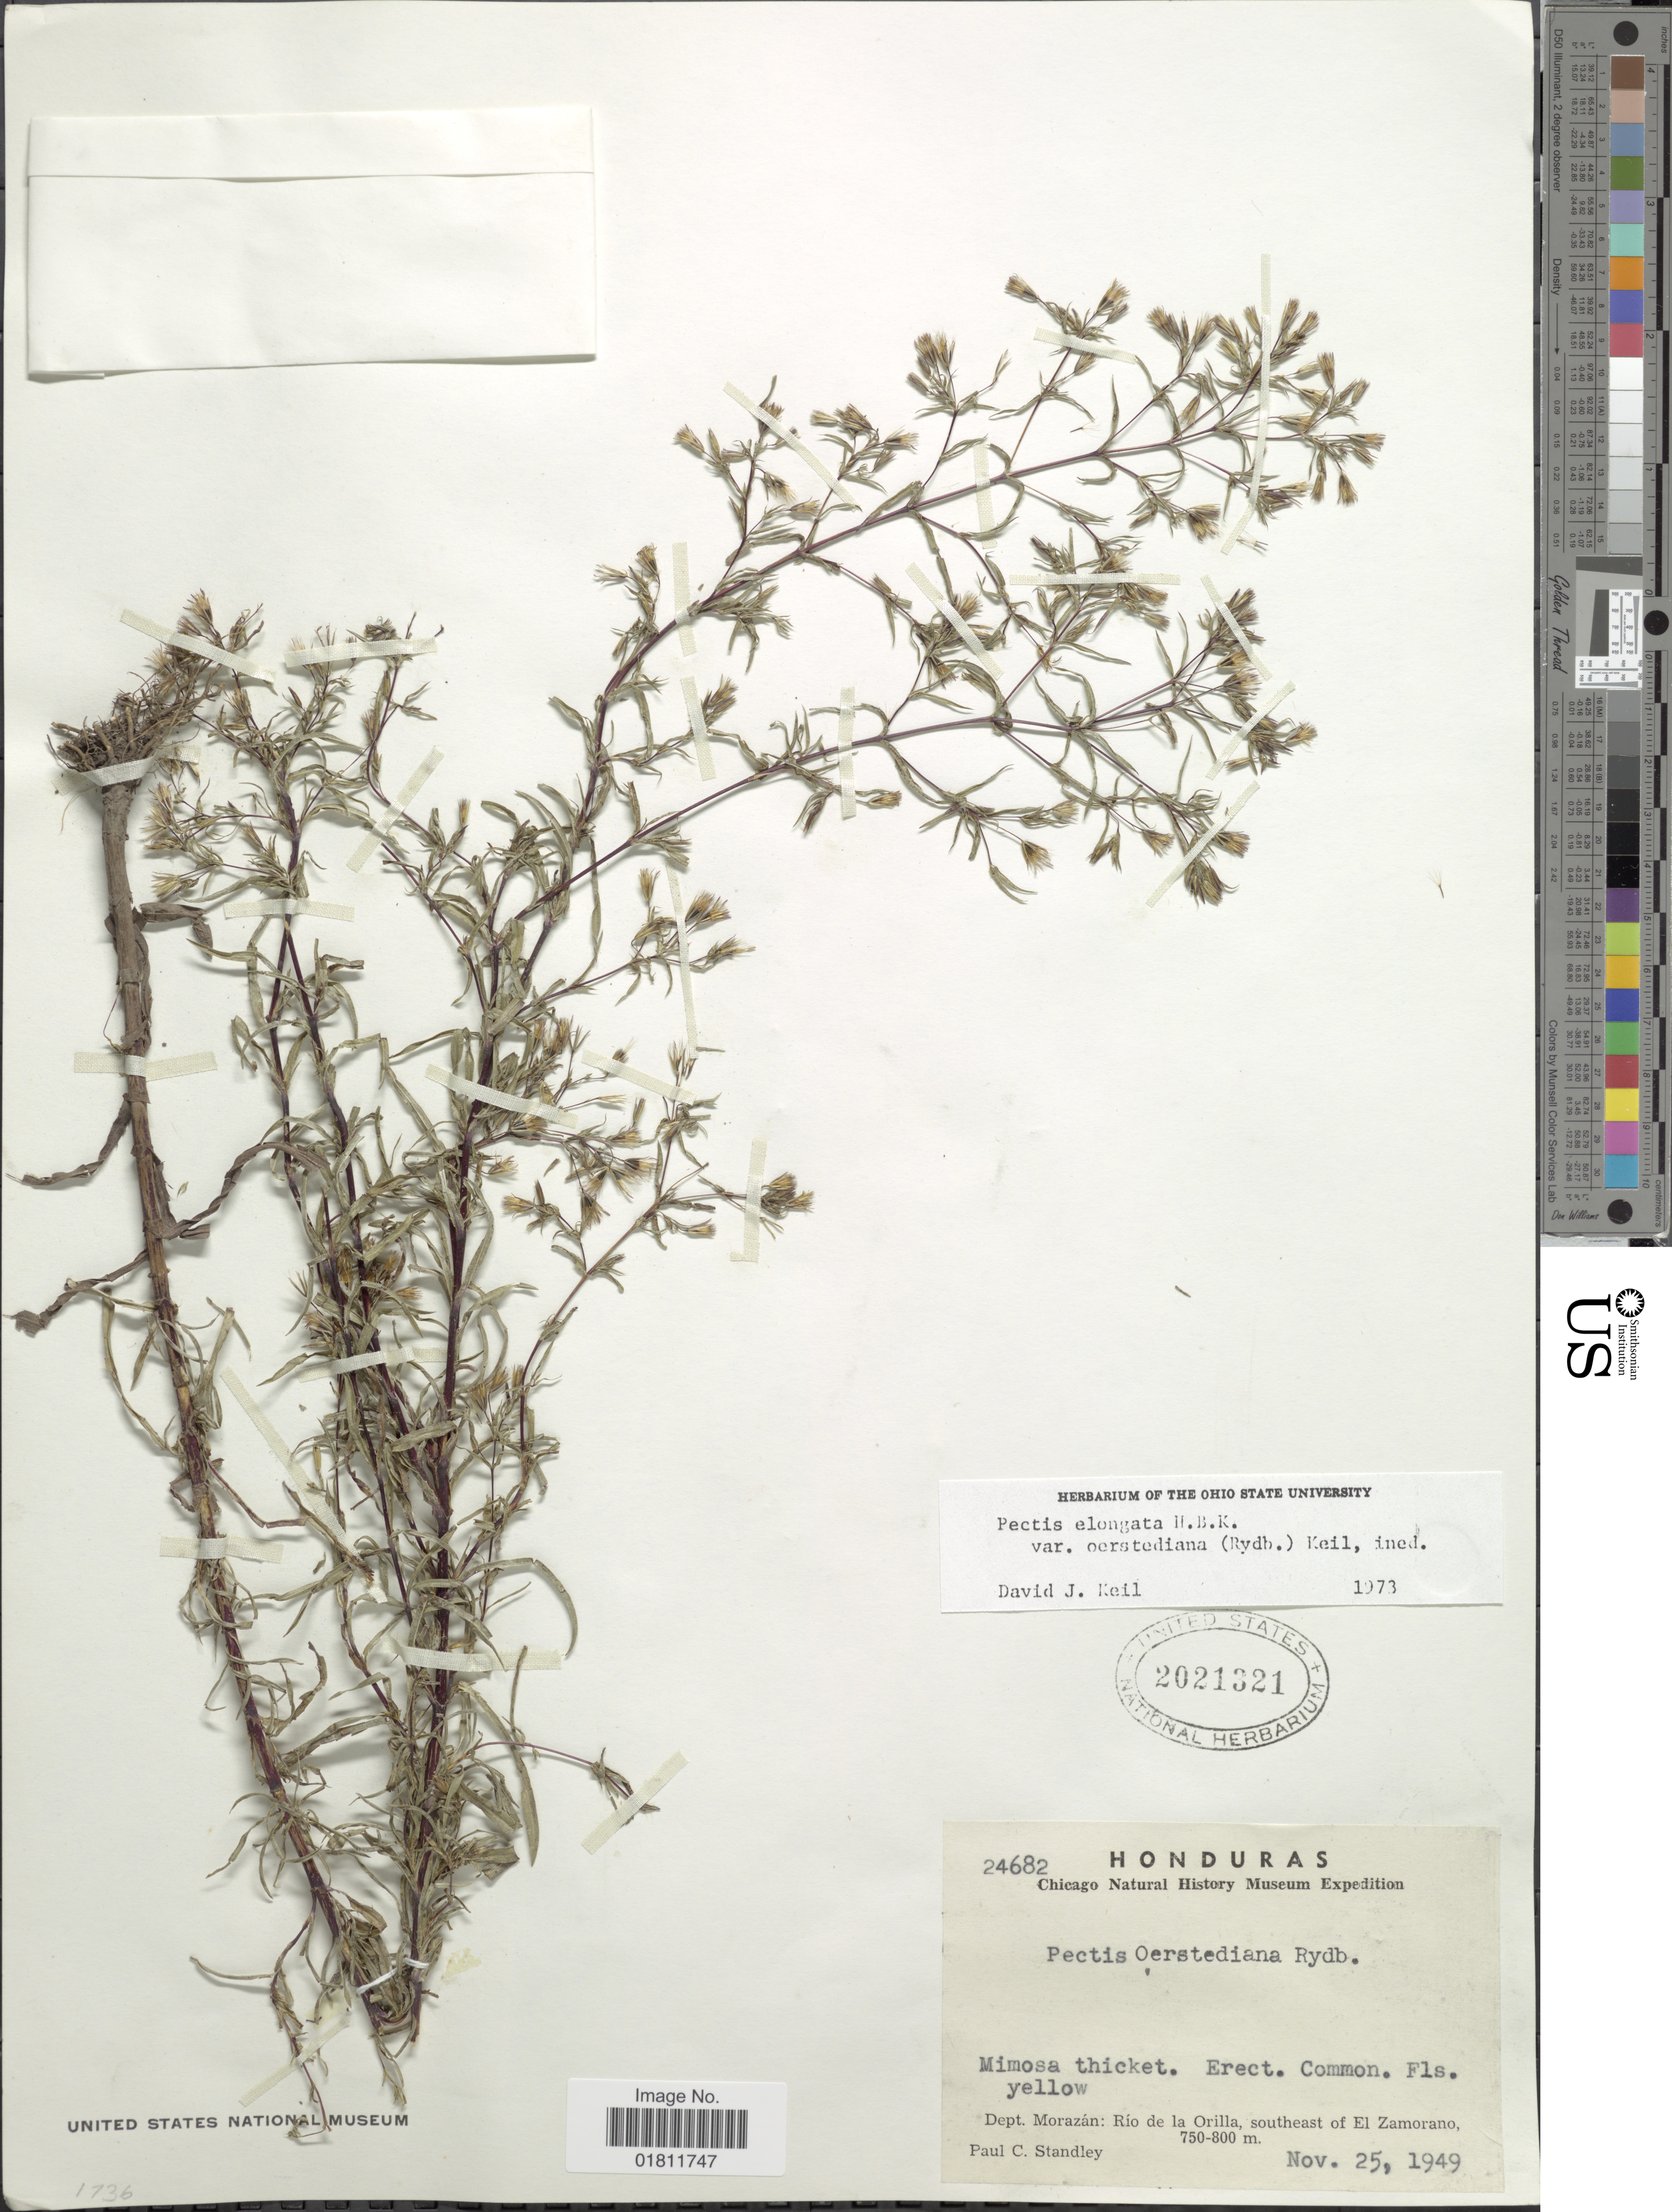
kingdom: Plantae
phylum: Tracheophyta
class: Magnoliopsida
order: Asterales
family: Asteraceae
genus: Pectis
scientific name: Pectis elongata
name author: Kunth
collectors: P. C. Standley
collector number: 24682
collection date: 1949-11-25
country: Honduras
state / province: Fco. Morazán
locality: Dept. Morazan: rio de la Orilla, southeast of El Zamorano.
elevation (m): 750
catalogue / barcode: US 2021321